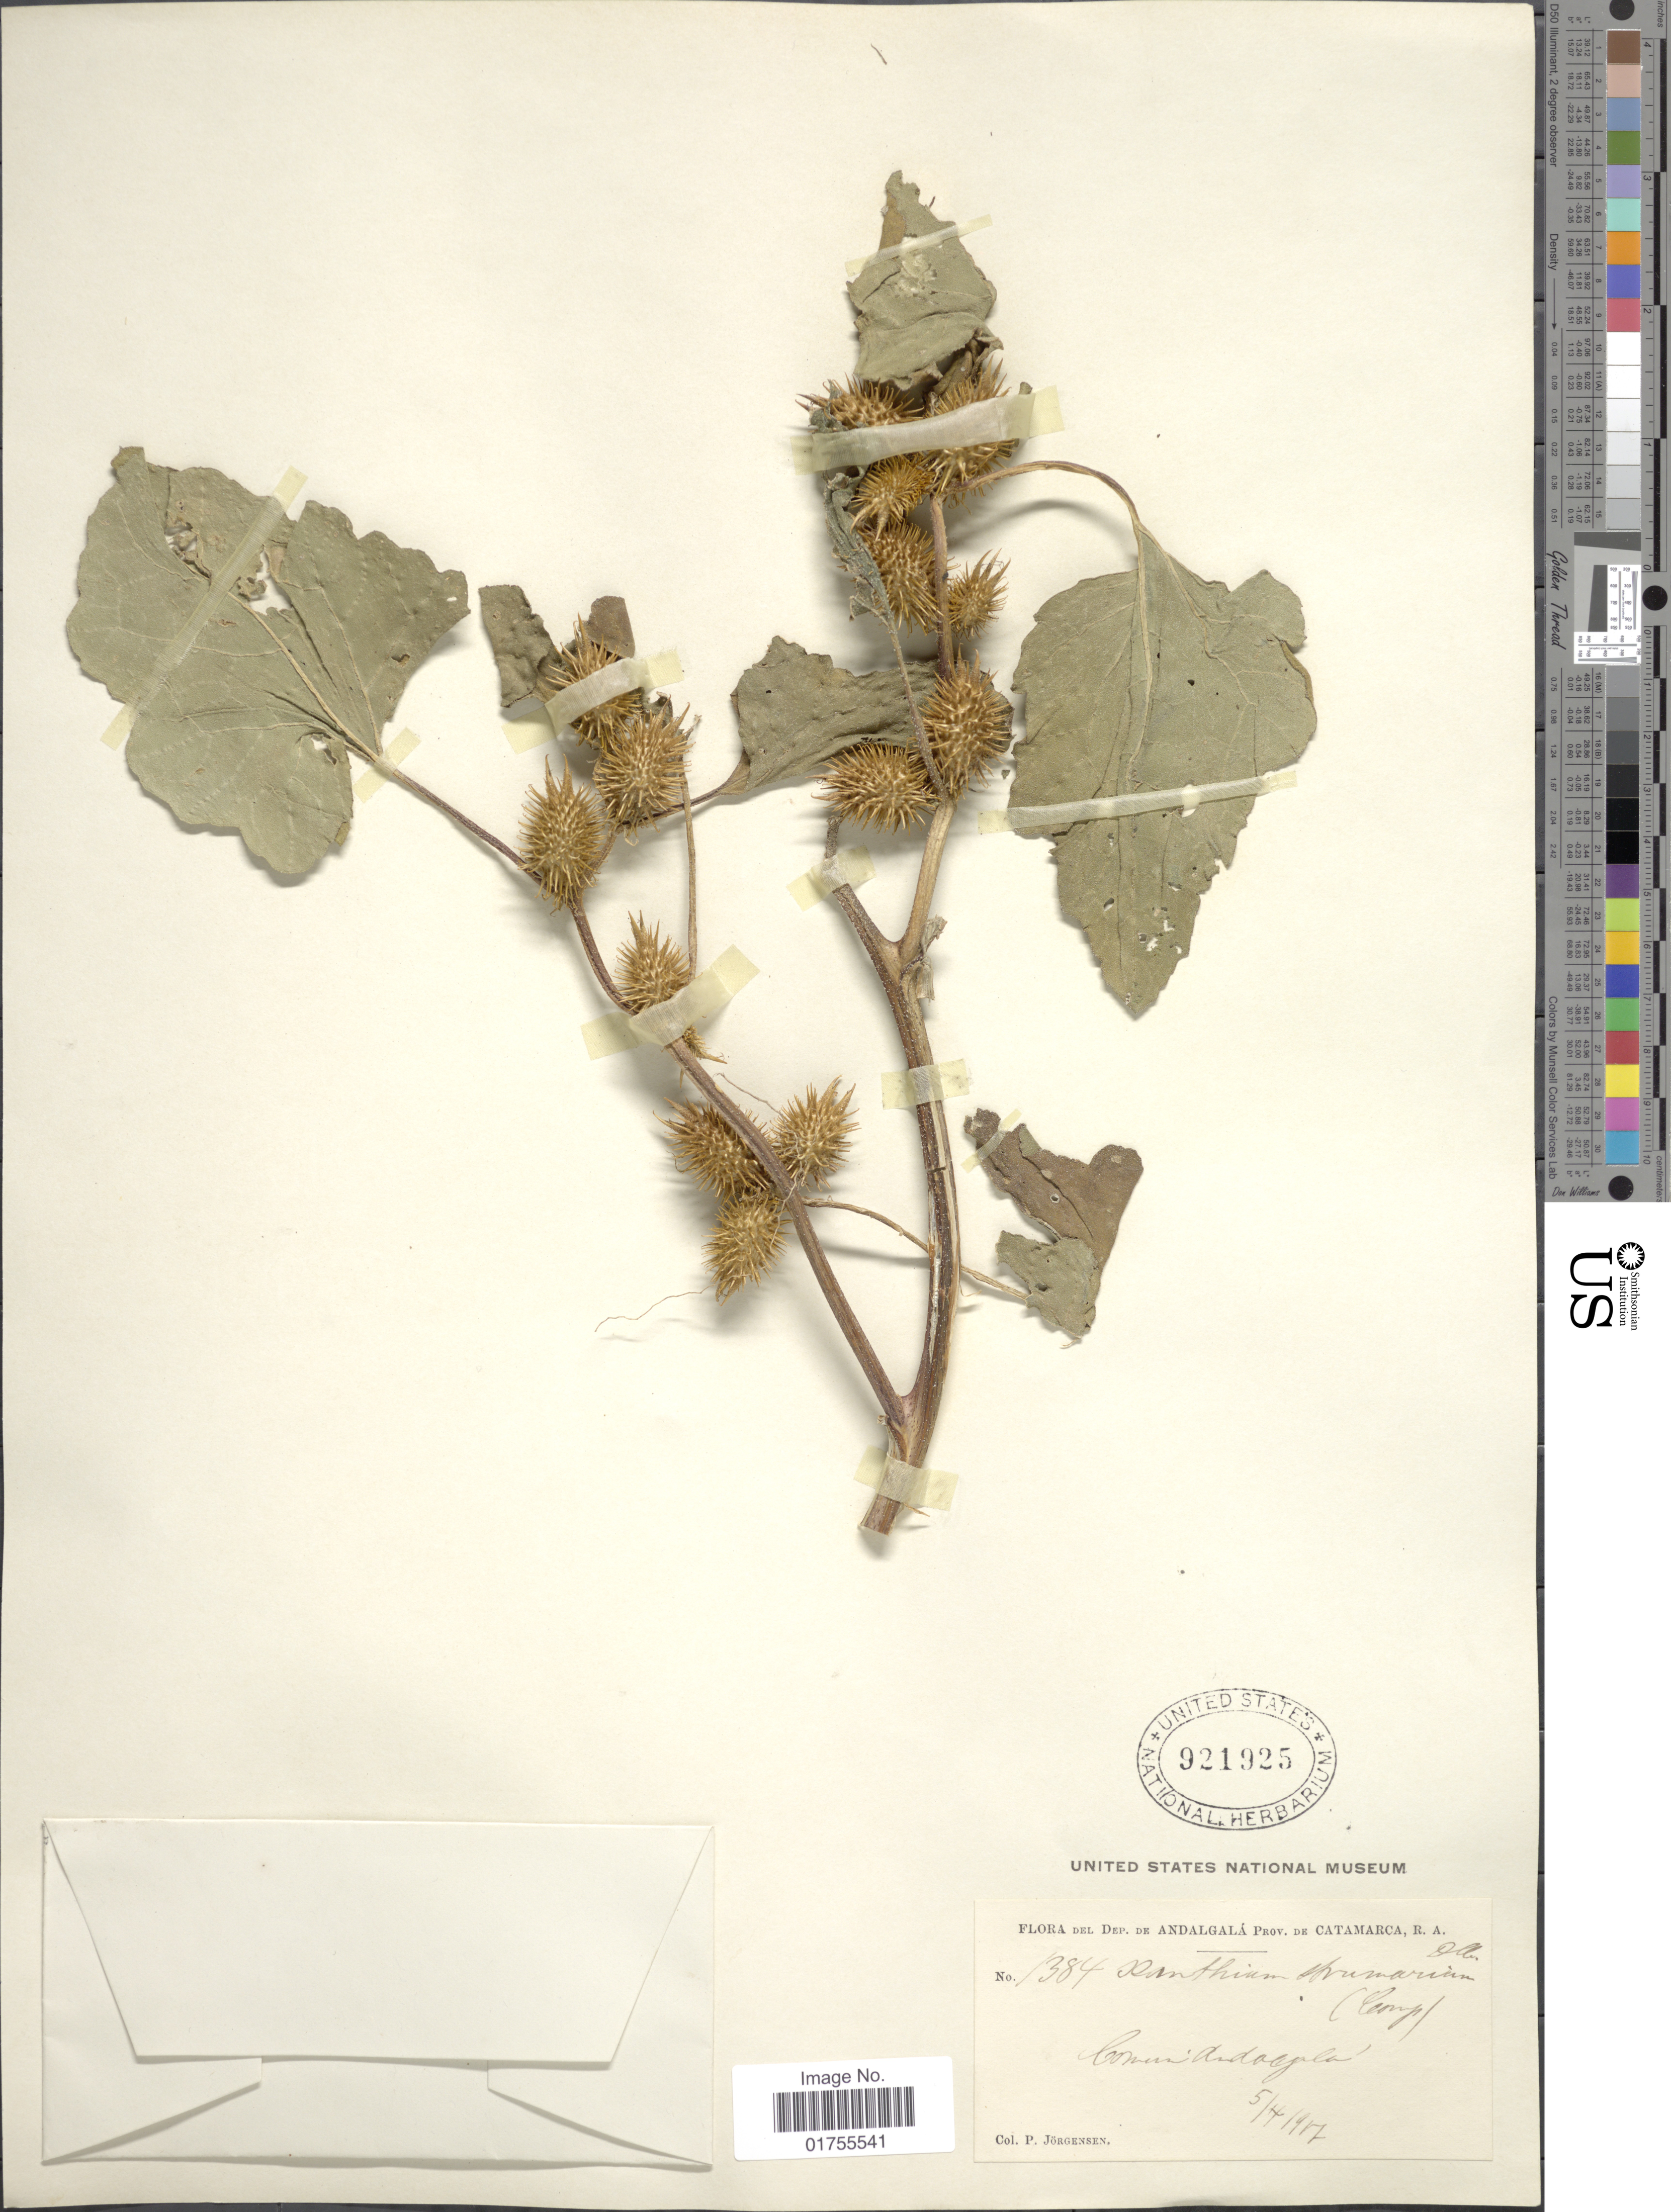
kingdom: Plantae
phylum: Tracheophyta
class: Magnoliopsida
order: Asterales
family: Asteraceae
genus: Xanthium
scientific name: Xanthium cavanillesii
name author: Schouw ex Didr.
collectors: P. Jörgensen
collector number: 1384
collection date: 1957-04-05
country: Argentina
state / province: Catamarca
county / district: Andalgalá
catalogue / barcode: US 921925